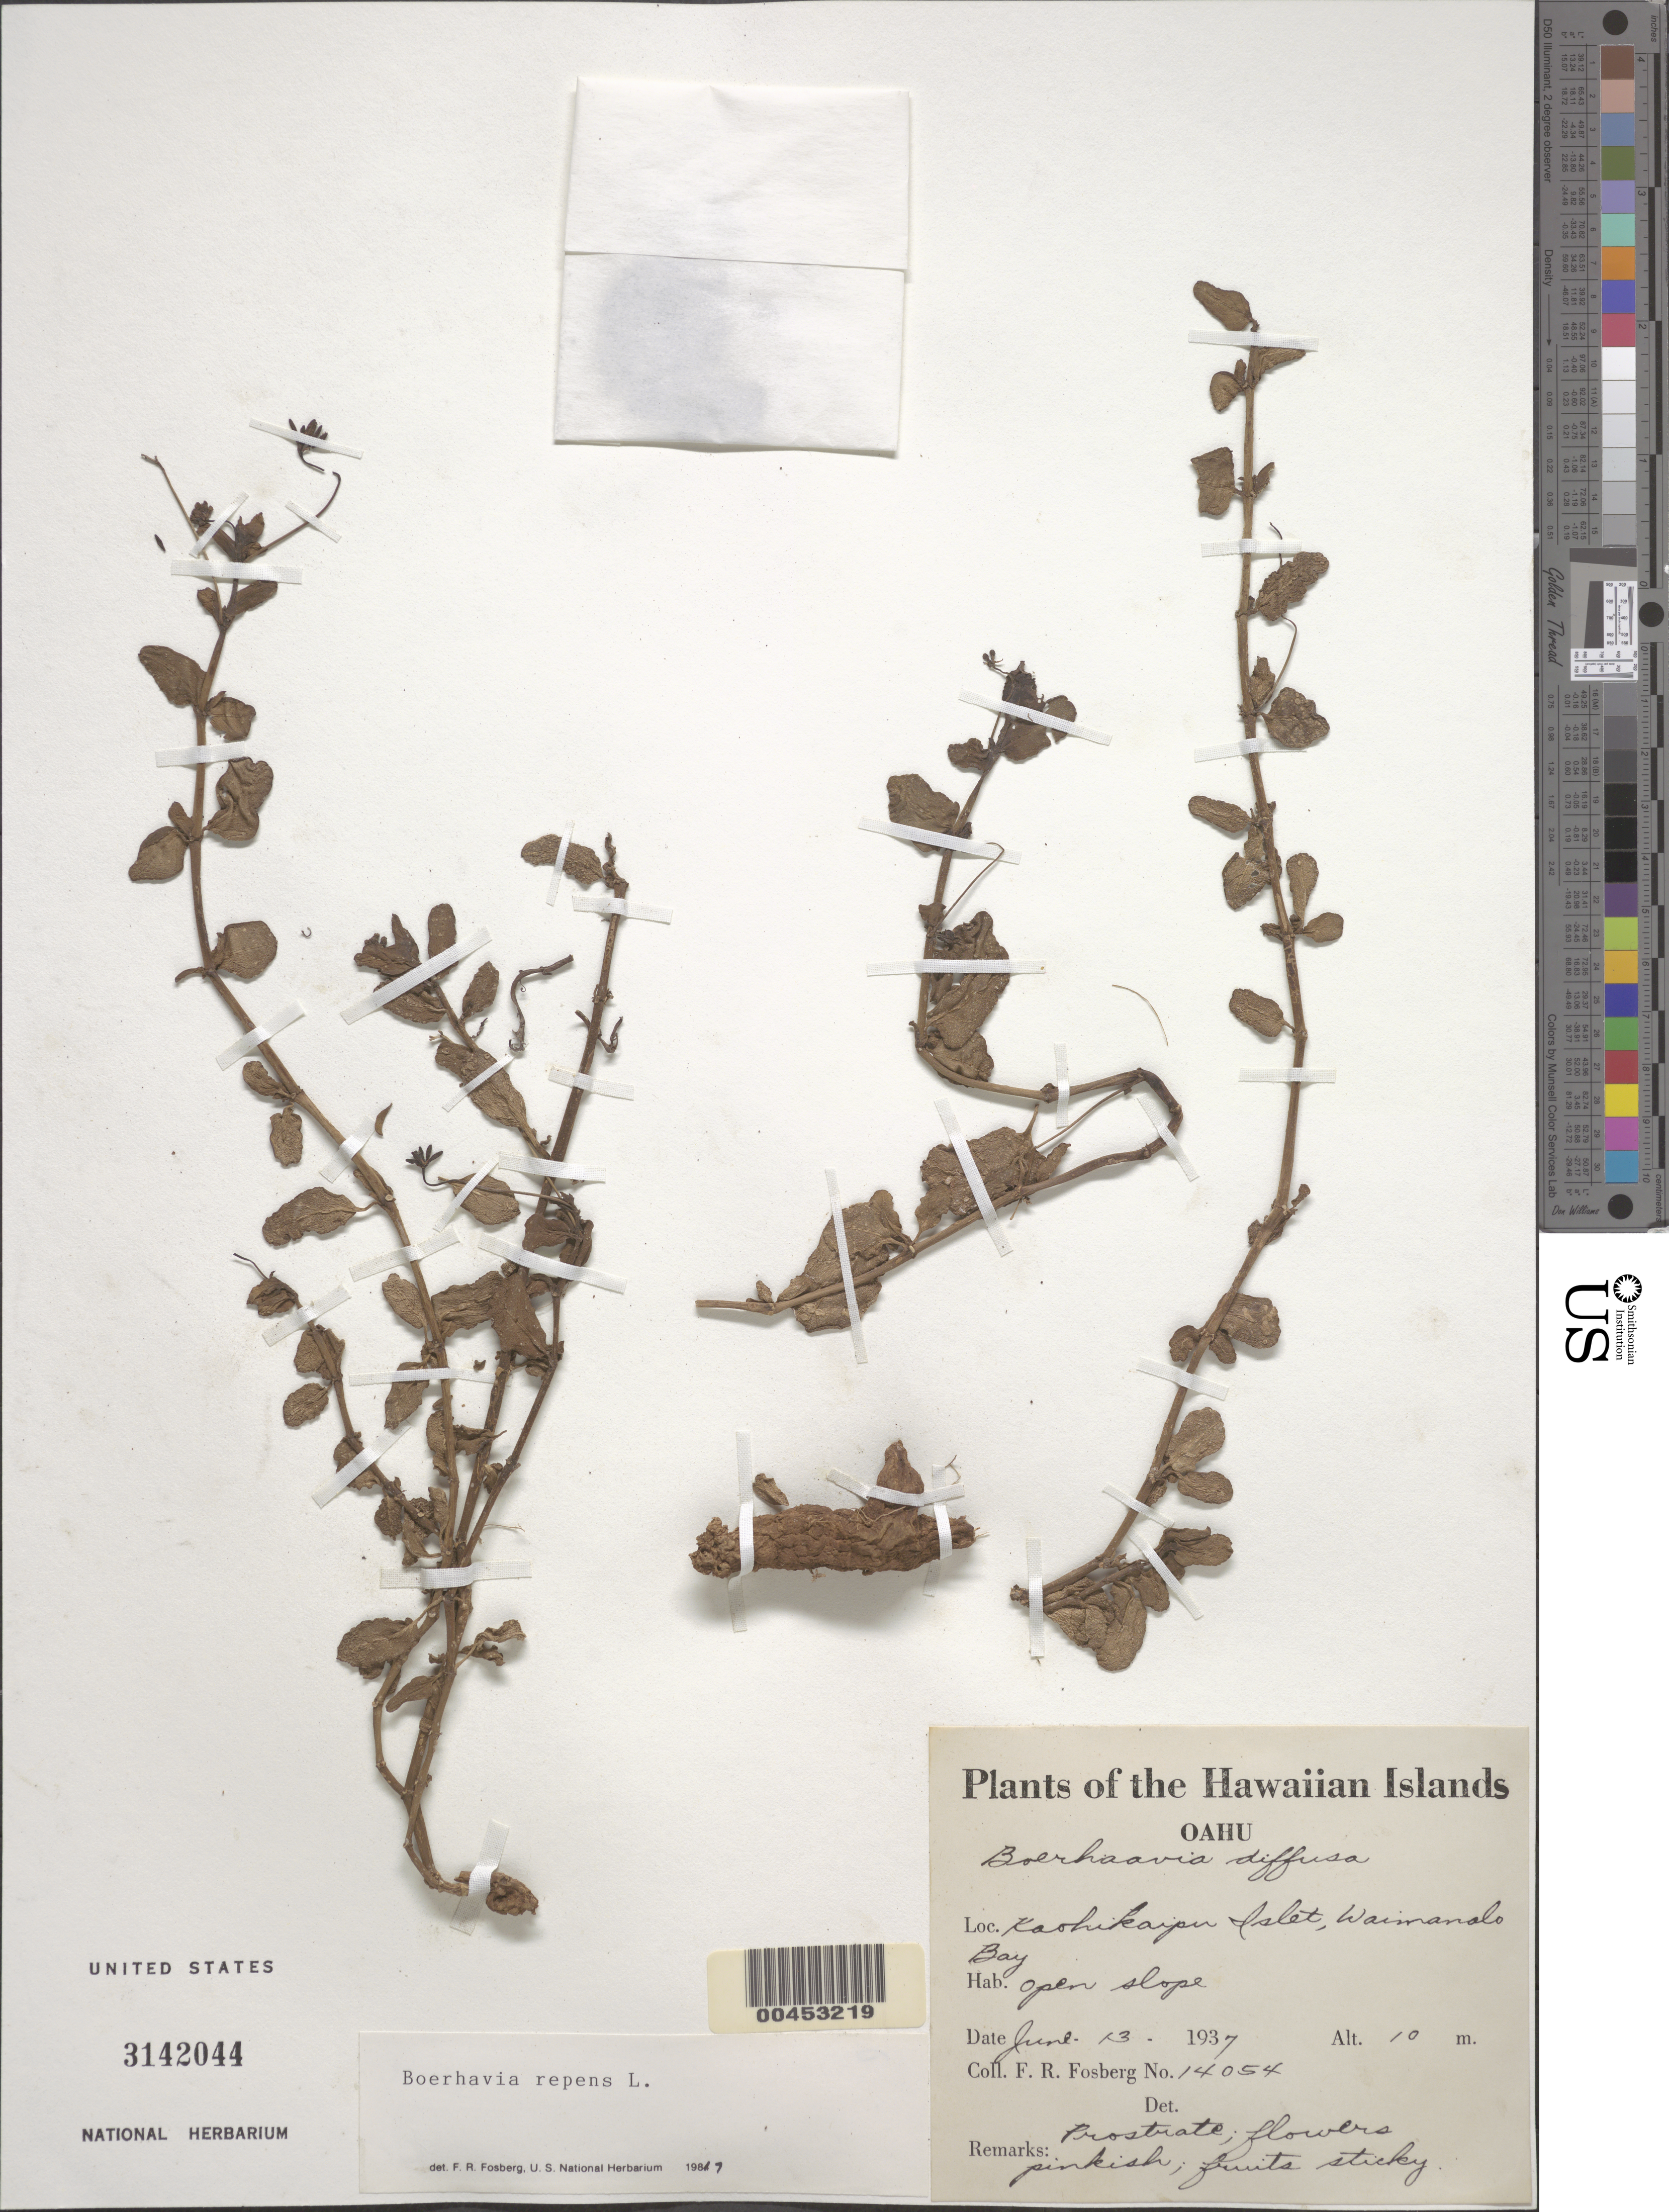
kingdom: Plantae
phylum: Tracheophyta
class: Magnoliopsida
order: Caryophyllales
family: Nyctaginaceae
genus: Boerhavia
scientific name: Boerhavia repens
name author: L.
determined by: Fosberg, F. R.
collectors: F. R. Fosberg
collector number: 14054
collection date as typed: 13 Jun 1937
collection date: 1937-06-13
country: United States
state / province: Hawaii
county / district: Honolulu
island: Kaohikaipu Islet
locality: Waimanalo Bay, Kaohikaipu Island (State Bird Refuge)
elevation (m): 10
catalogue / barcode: US 3142044